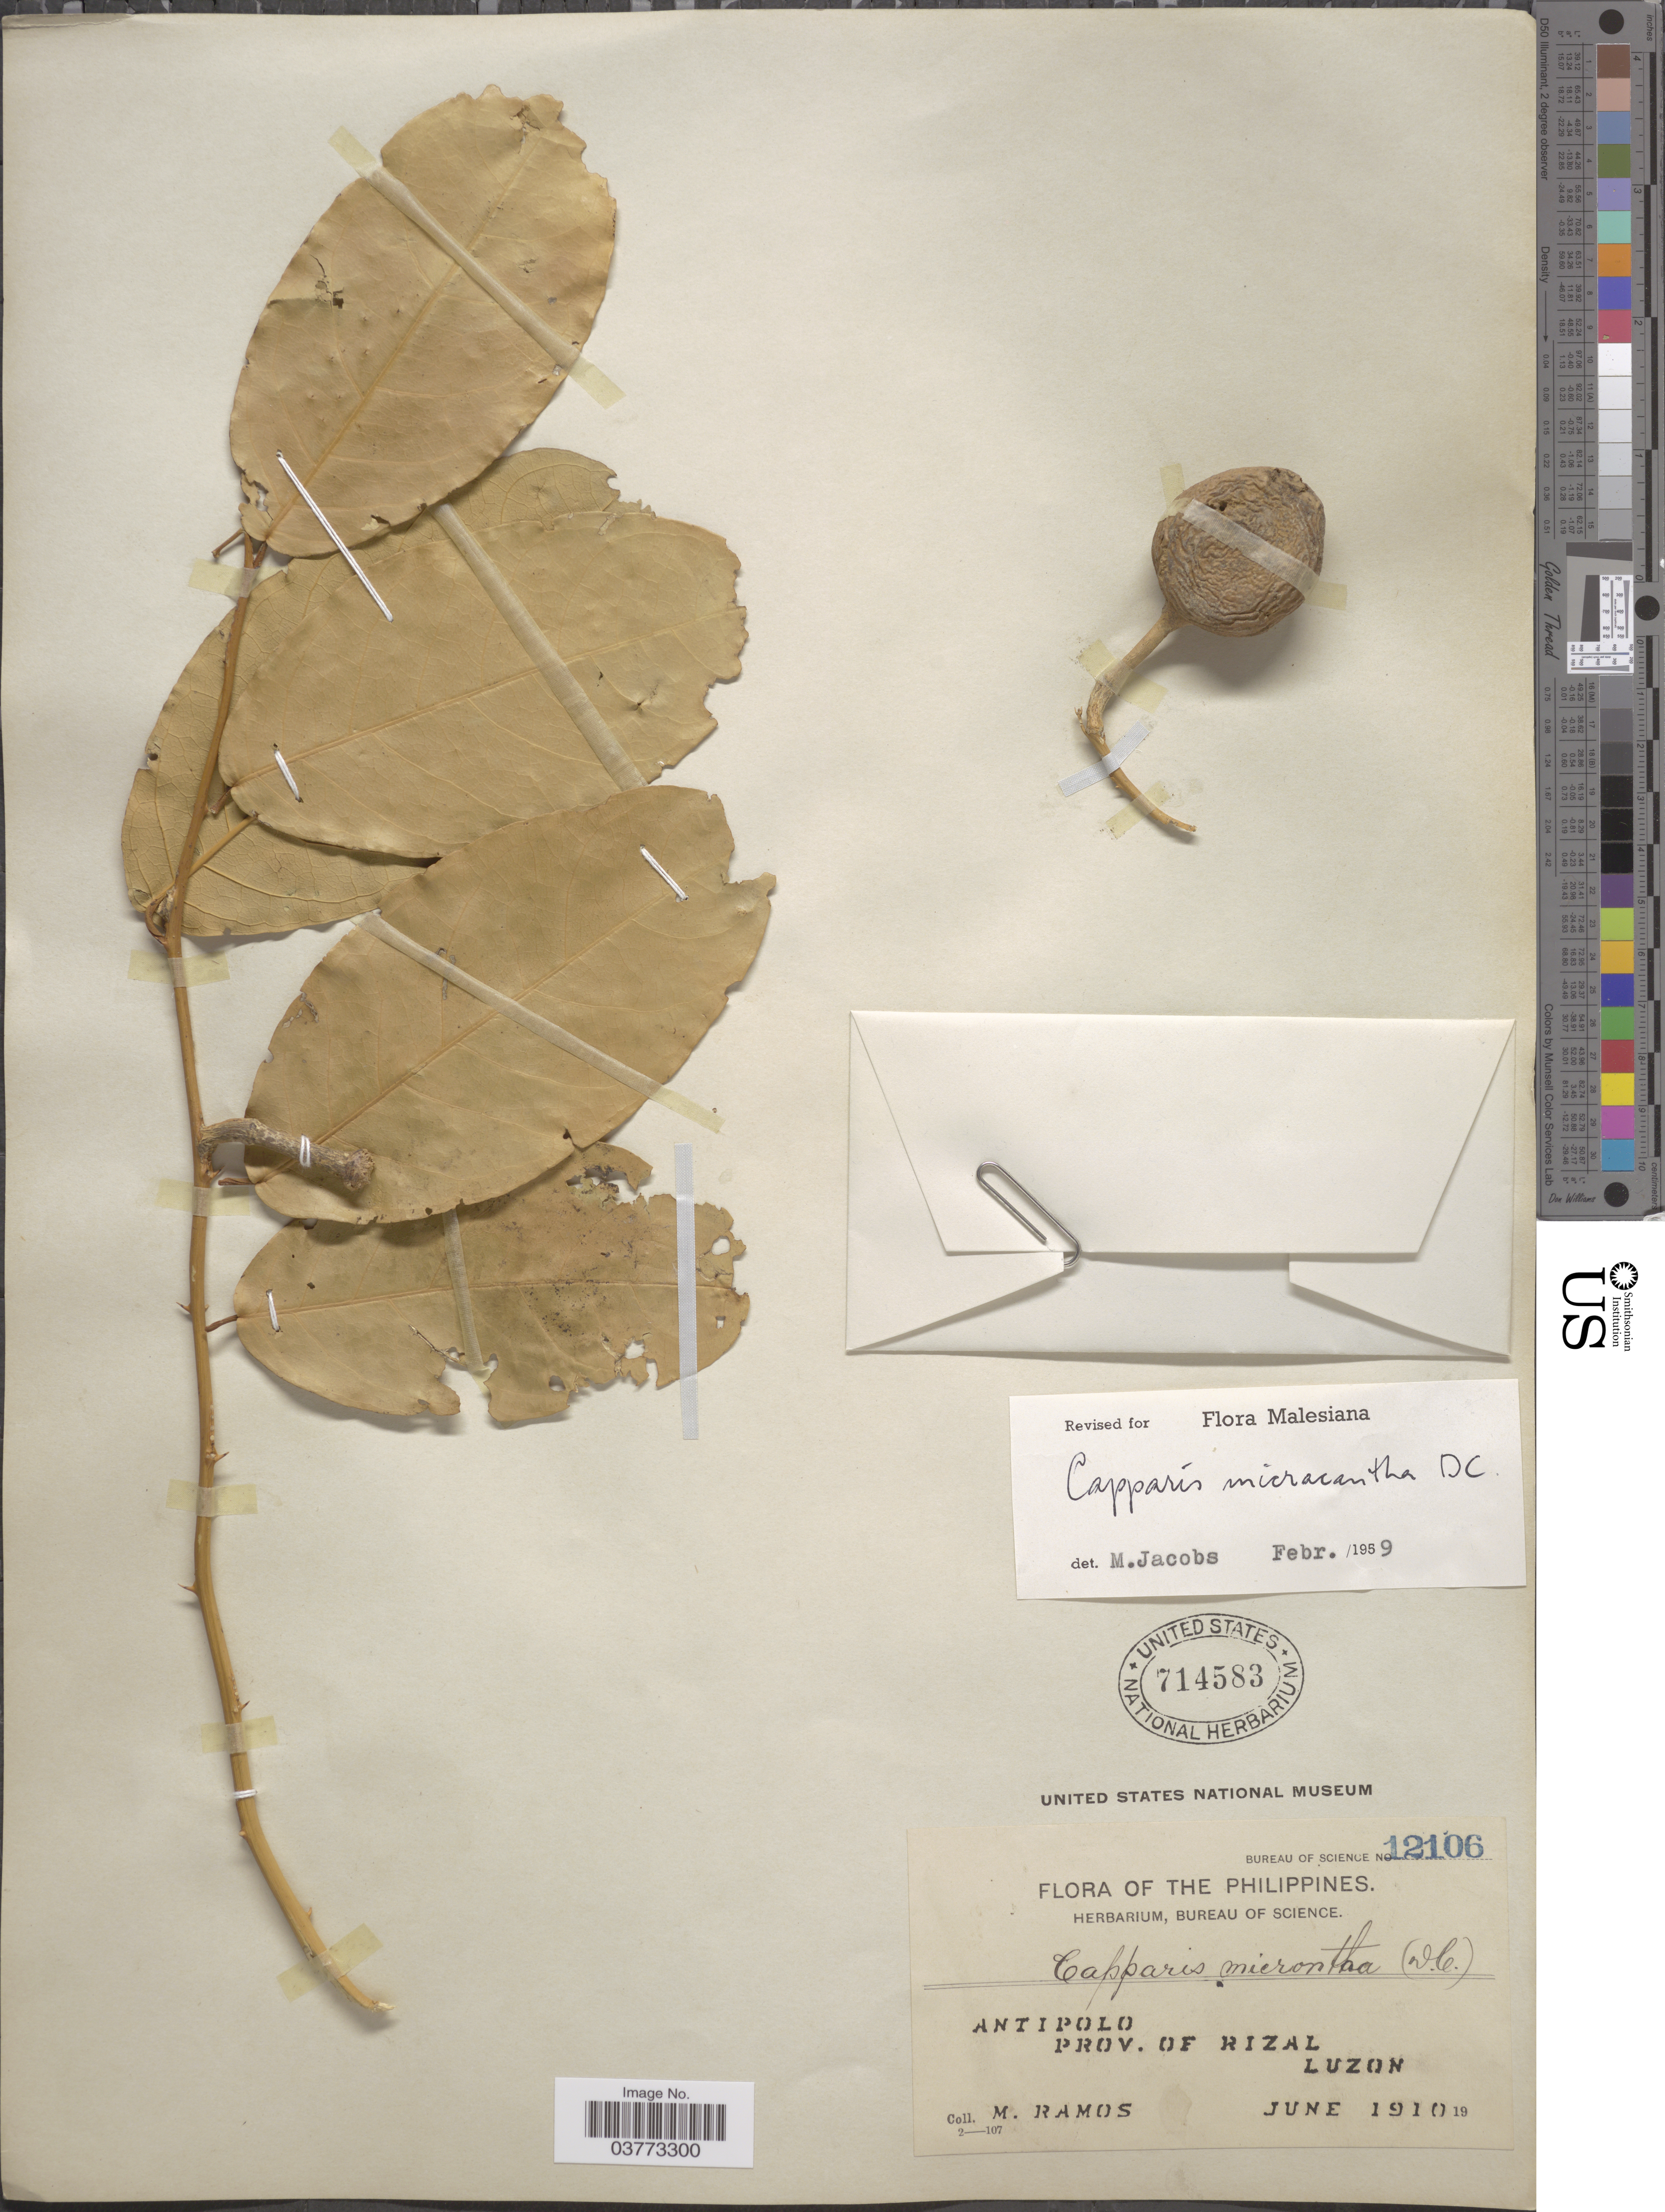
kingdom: Plantae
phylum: Tracheophyta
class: Magnoliopsida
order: Brassicales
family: Capparaceae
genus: Capparis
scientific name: Capparis micrantha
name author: A. Rich.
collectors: M. Ramos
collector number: Bureau of Science 12106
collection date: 1910-06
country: Philippines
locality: Antipolo. Prov. of Rizal. Luzon.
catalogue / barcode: US 714583